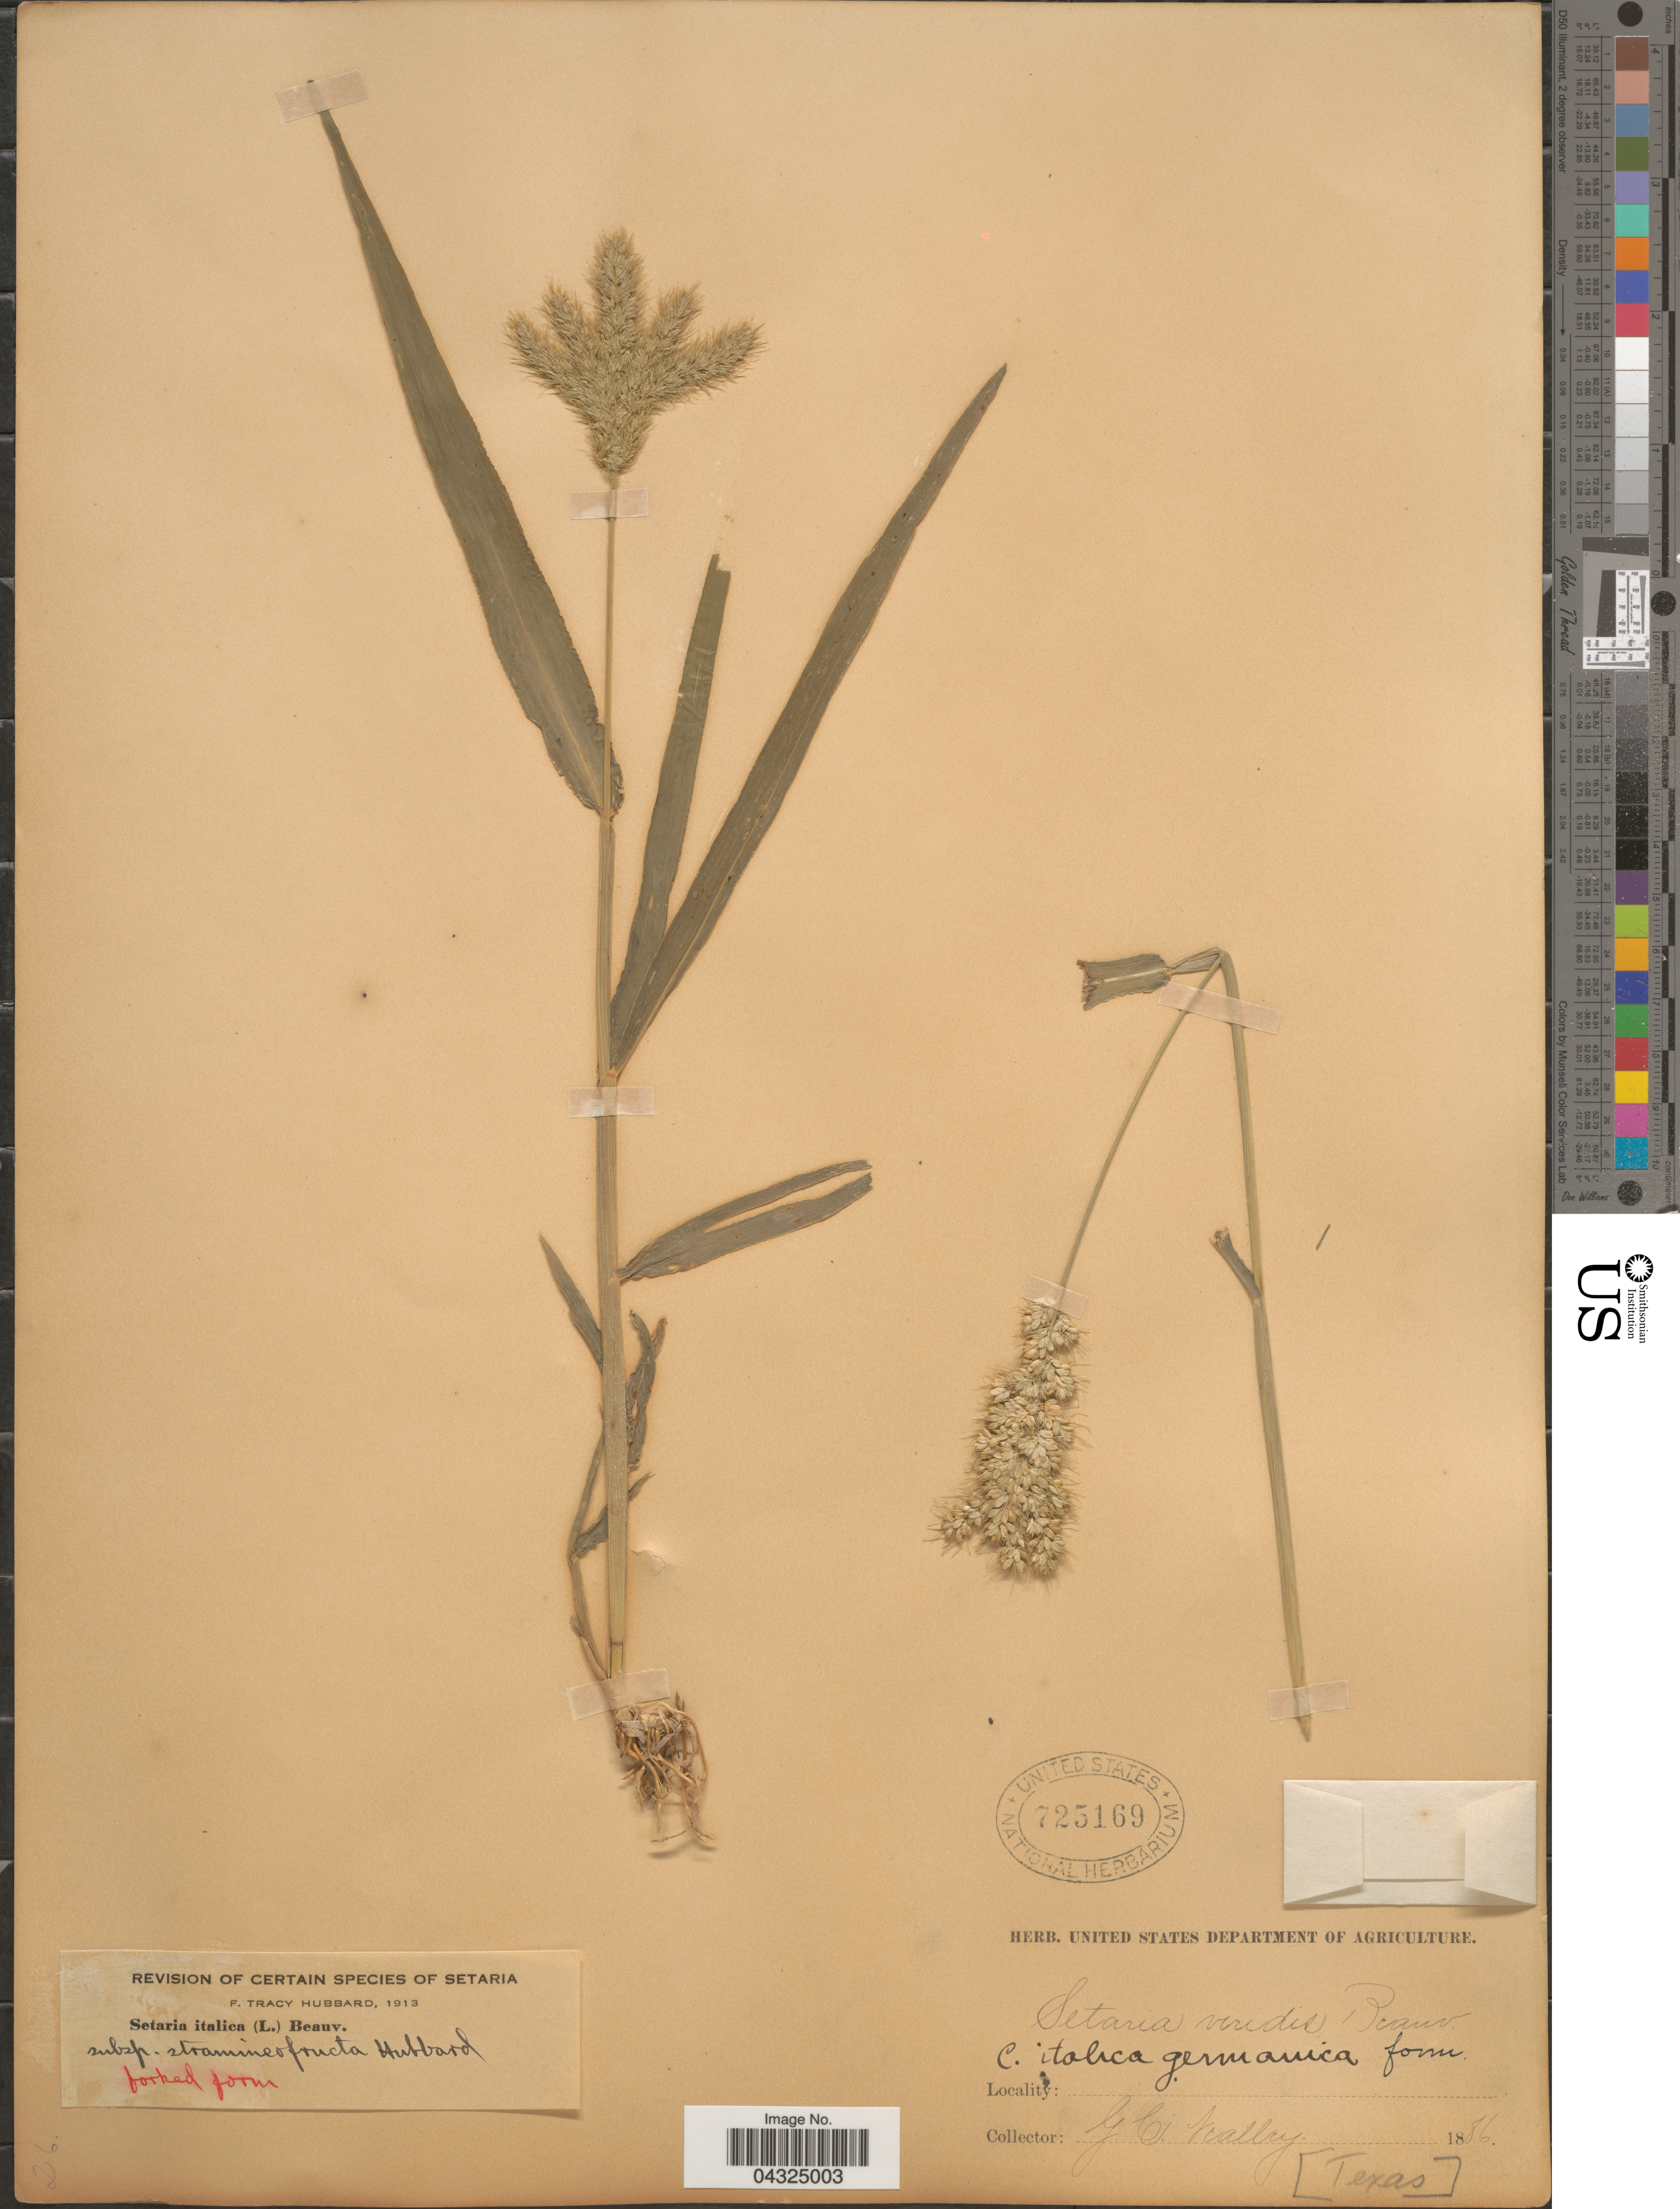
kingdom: Plantae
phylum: Tracheophyta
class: Liliopsida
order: Poales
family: Poaceae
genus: Setaria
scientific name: Setaria italica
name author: (L.) P. Beauv.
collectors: G. C. Nealley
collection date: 1886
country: United States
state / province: Texas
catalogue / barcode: US 725169